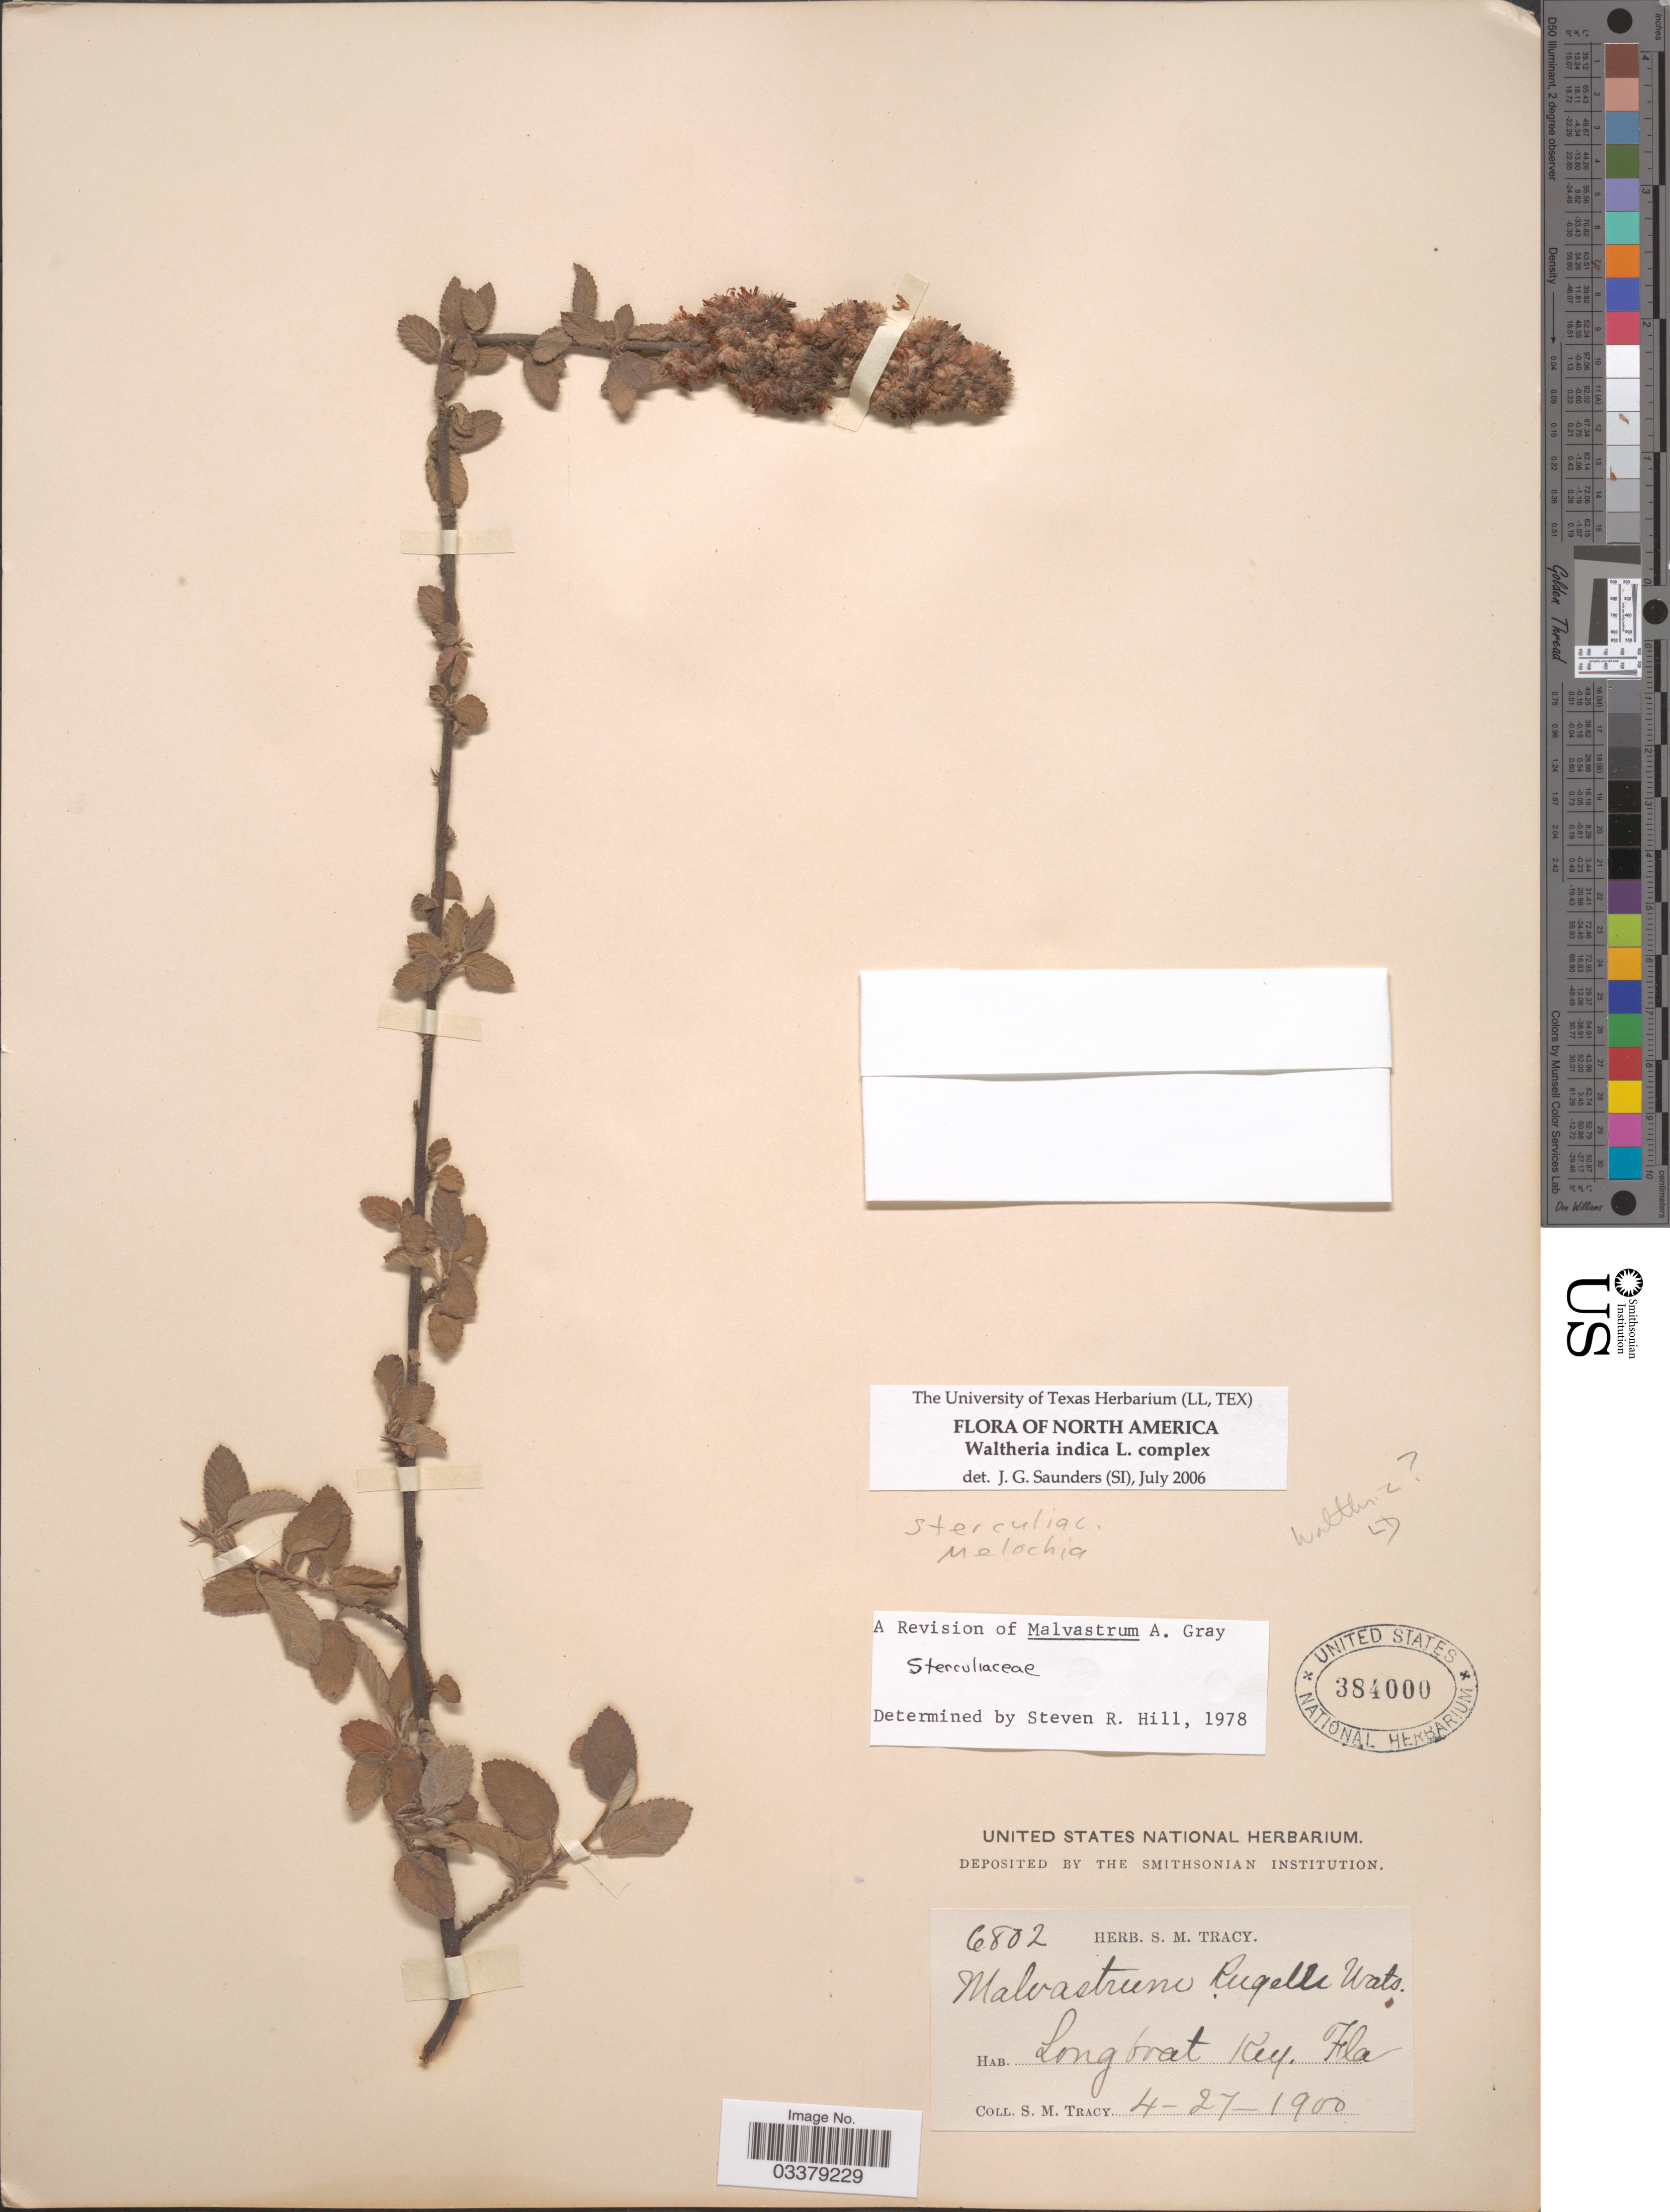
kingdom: Plantae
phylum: Tracheophyta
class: Magnoliopsida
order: Malvales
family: Malvaceae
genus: Waltheria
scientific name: Waltheria indica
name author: L.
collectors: S. M. Tracy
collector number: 6802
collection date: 1900-04-27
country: United States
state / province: Florida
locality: Longboat Key. Fla.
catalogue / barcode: US 384000